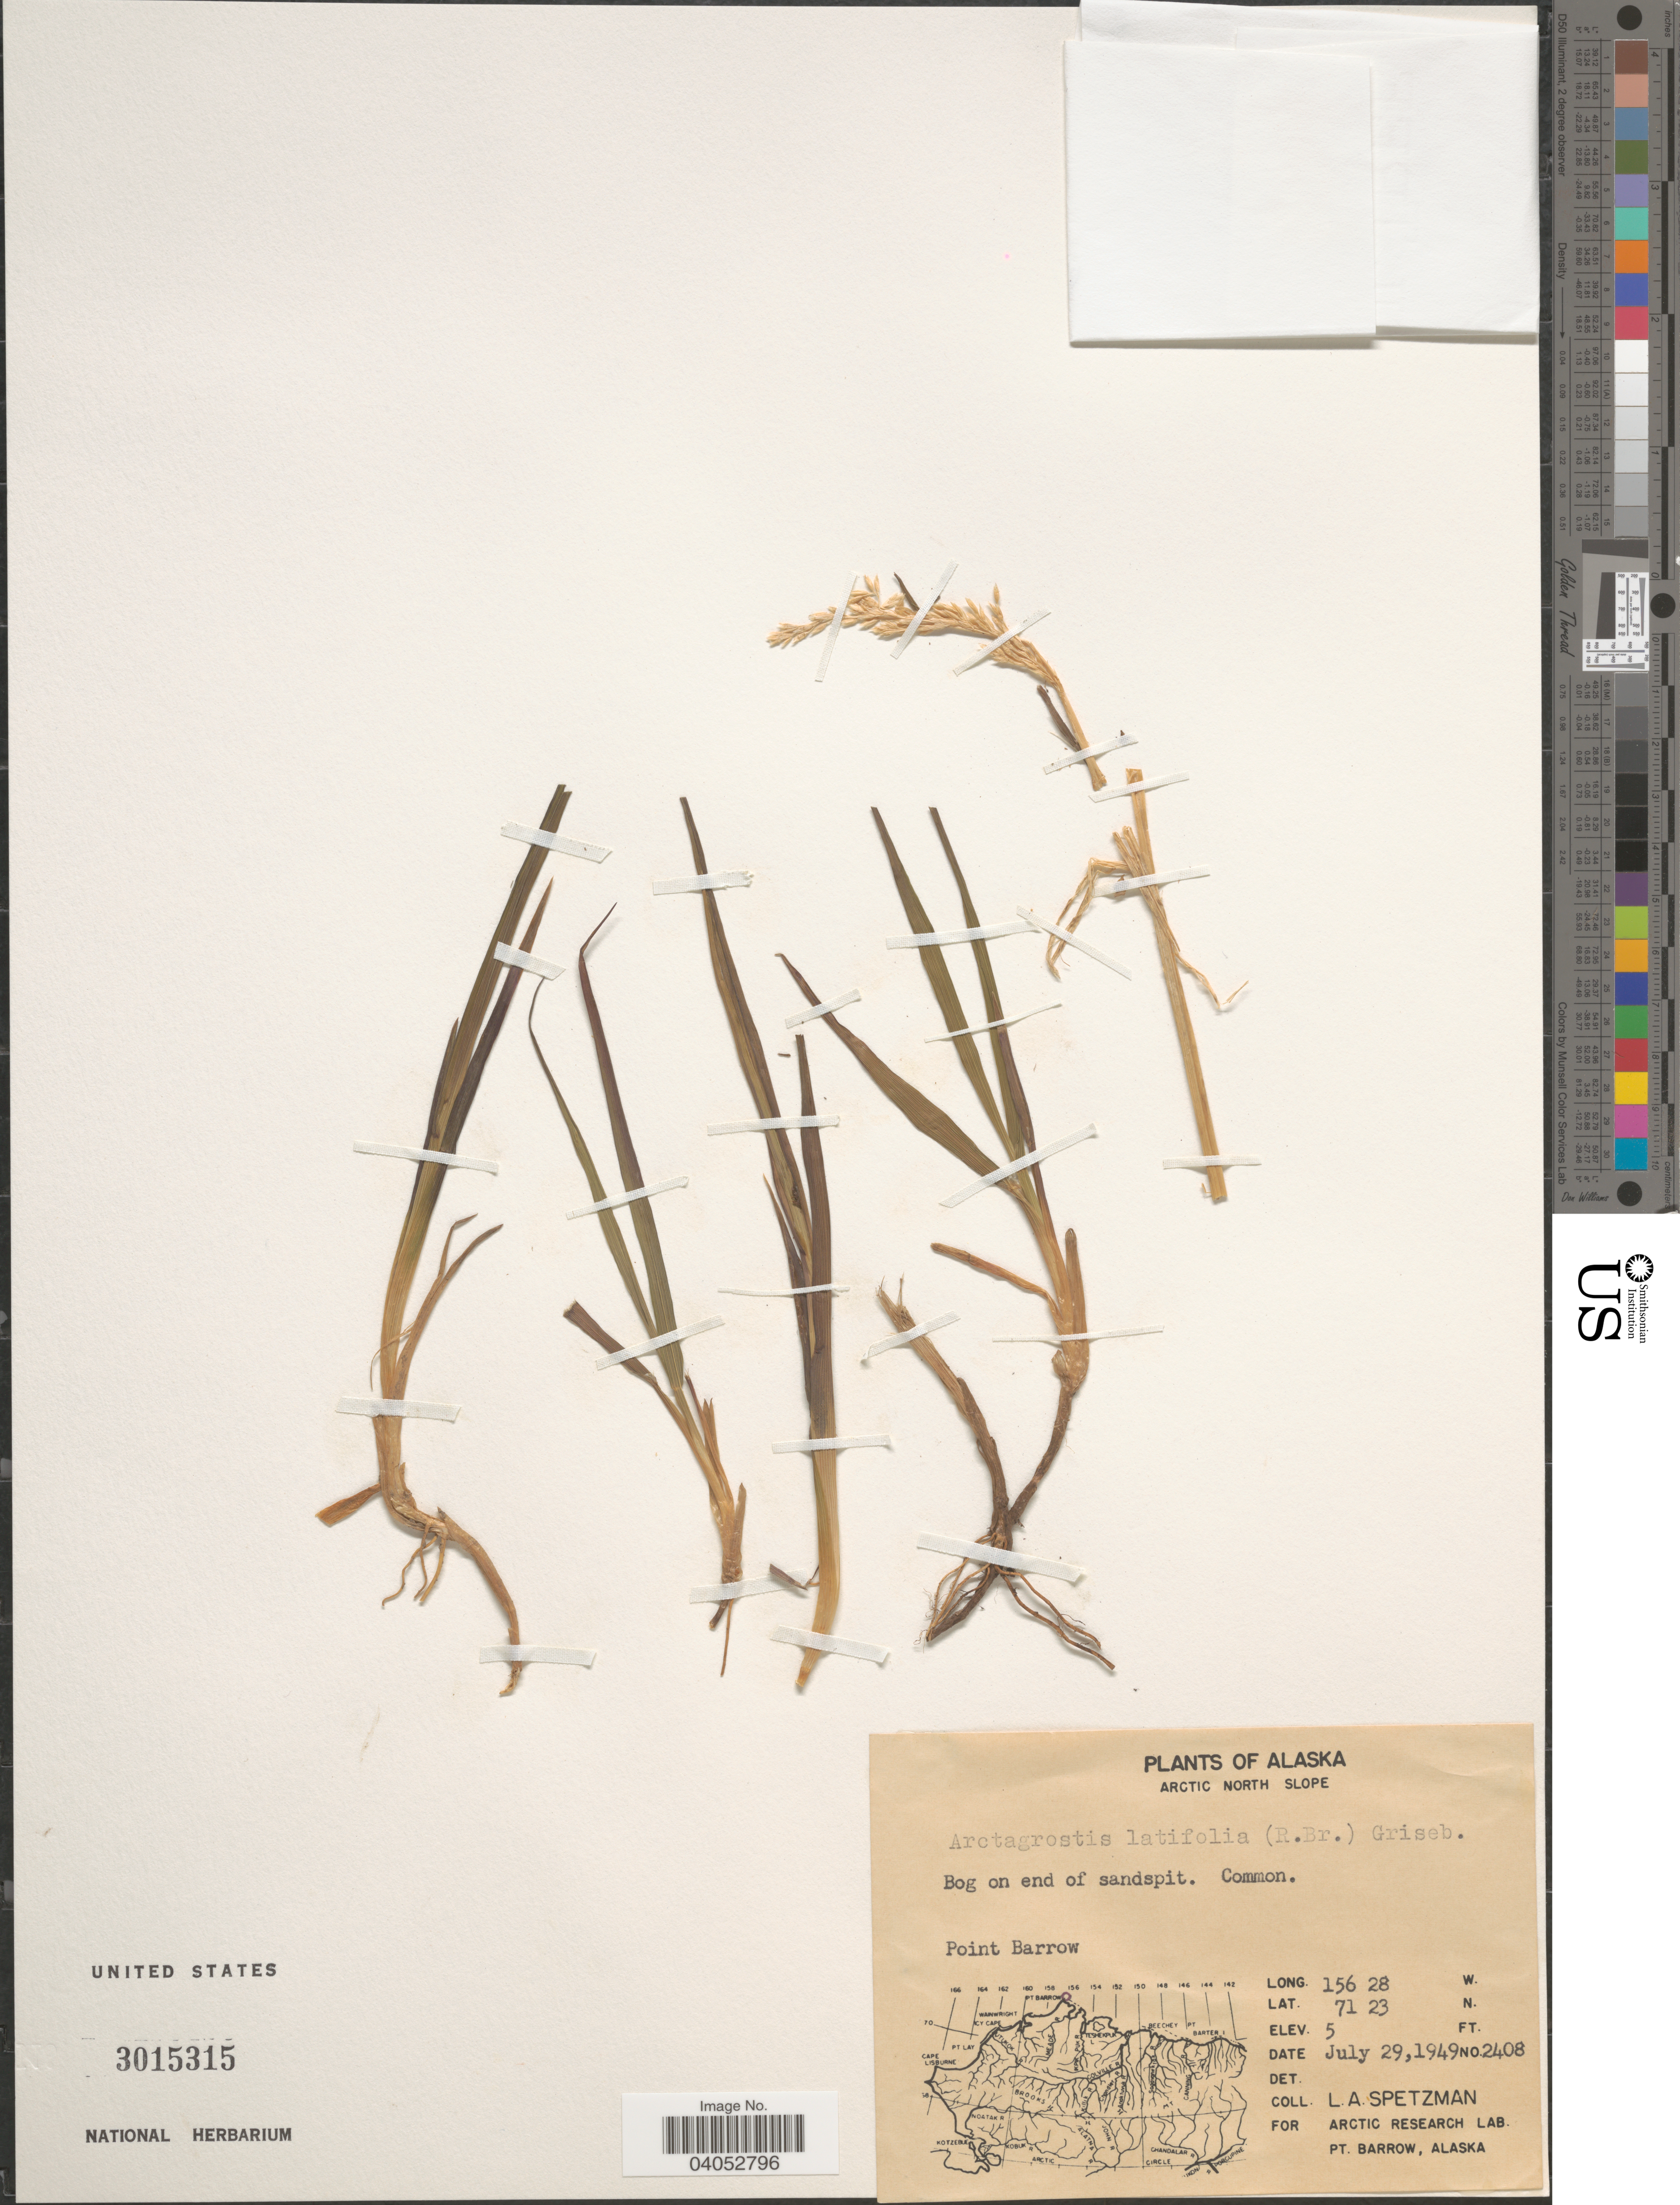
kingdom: Plantae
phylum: Tracheophyta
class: Liliopsida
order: Poales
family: Poaceae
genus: Arctagrostis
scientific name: Arctagrostis latifolia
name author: (R. Br.) Griseb.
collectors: L. Spetzman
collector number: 2408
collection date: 1949-07-29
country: United States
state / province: Alaska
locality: Arctic North Slope. Point Barrow.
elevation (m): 2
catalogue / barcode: US 3015315